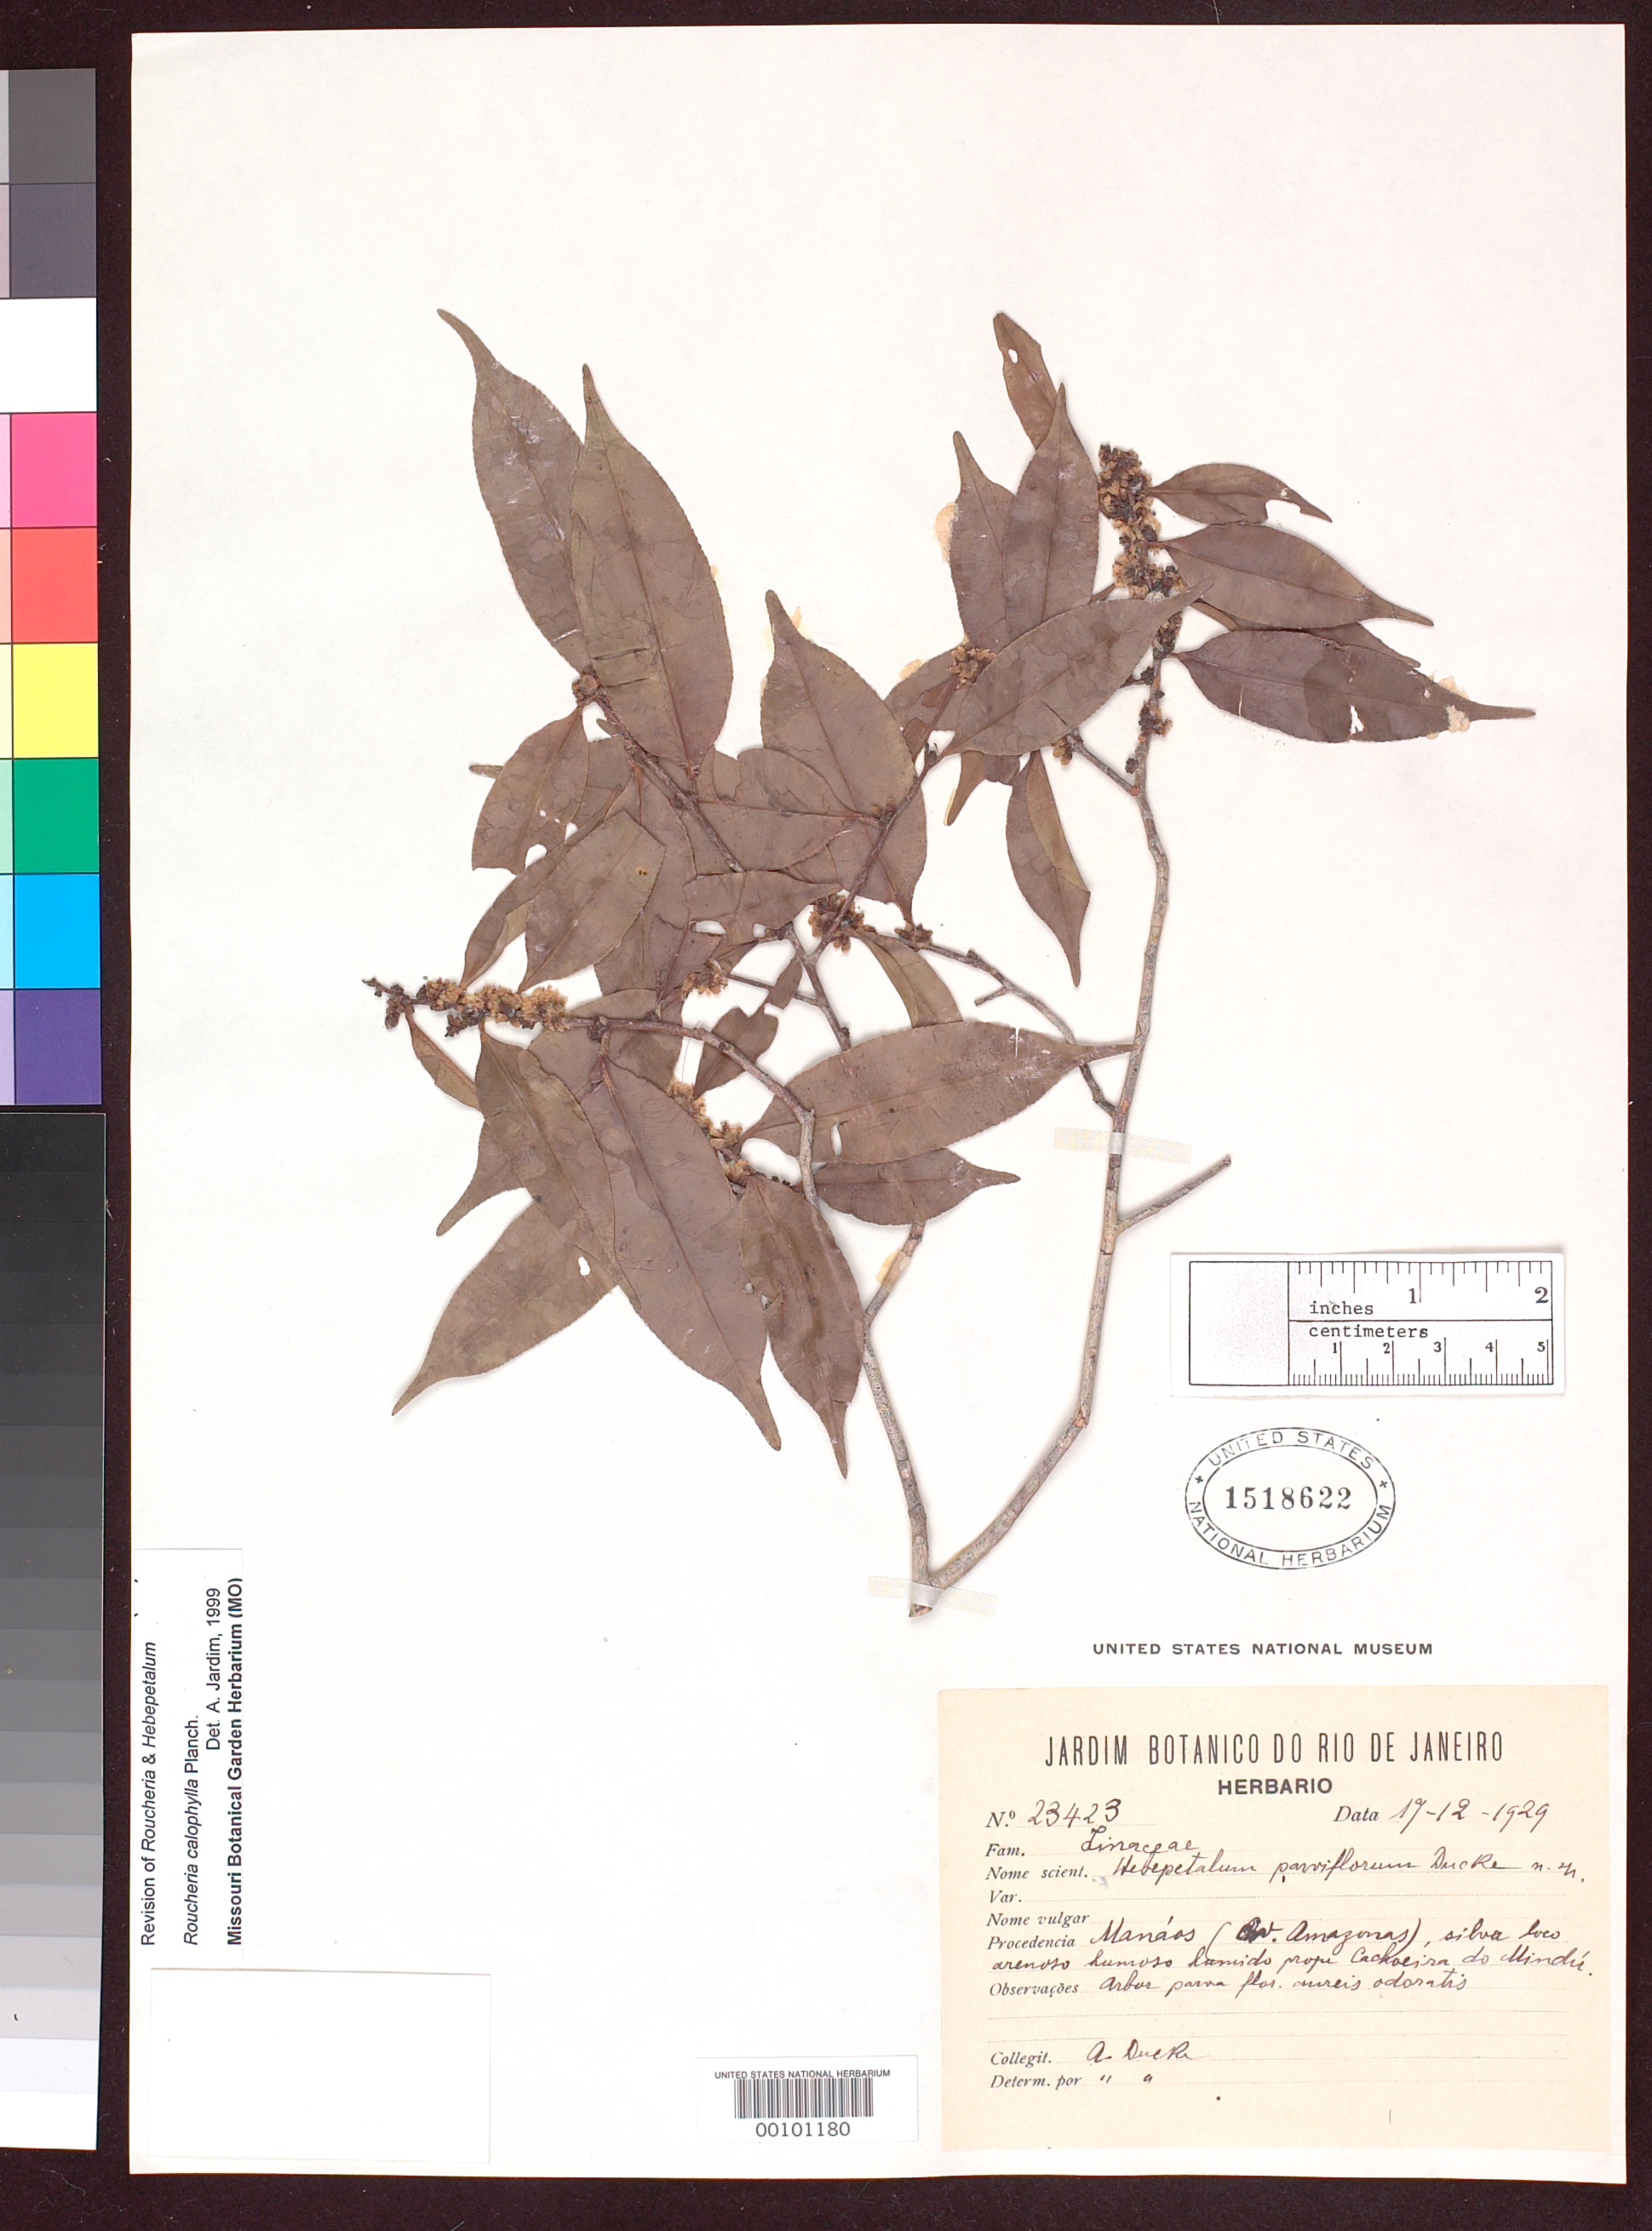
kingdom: Plantae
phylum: Tracheophyta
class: Magnoliopsida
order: Malpighiales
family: Linaceae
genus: Hebepetalum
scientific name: Hebepetalum parviflorum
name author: Ducke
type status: Isotype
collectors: A. Ducke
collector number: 23423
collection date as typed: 17 Dec 1929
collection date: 1929-12-17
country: Brazil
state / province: Amazonas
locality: Manaos, circa Cachoeira do Mindu.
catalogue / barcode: US 1518622